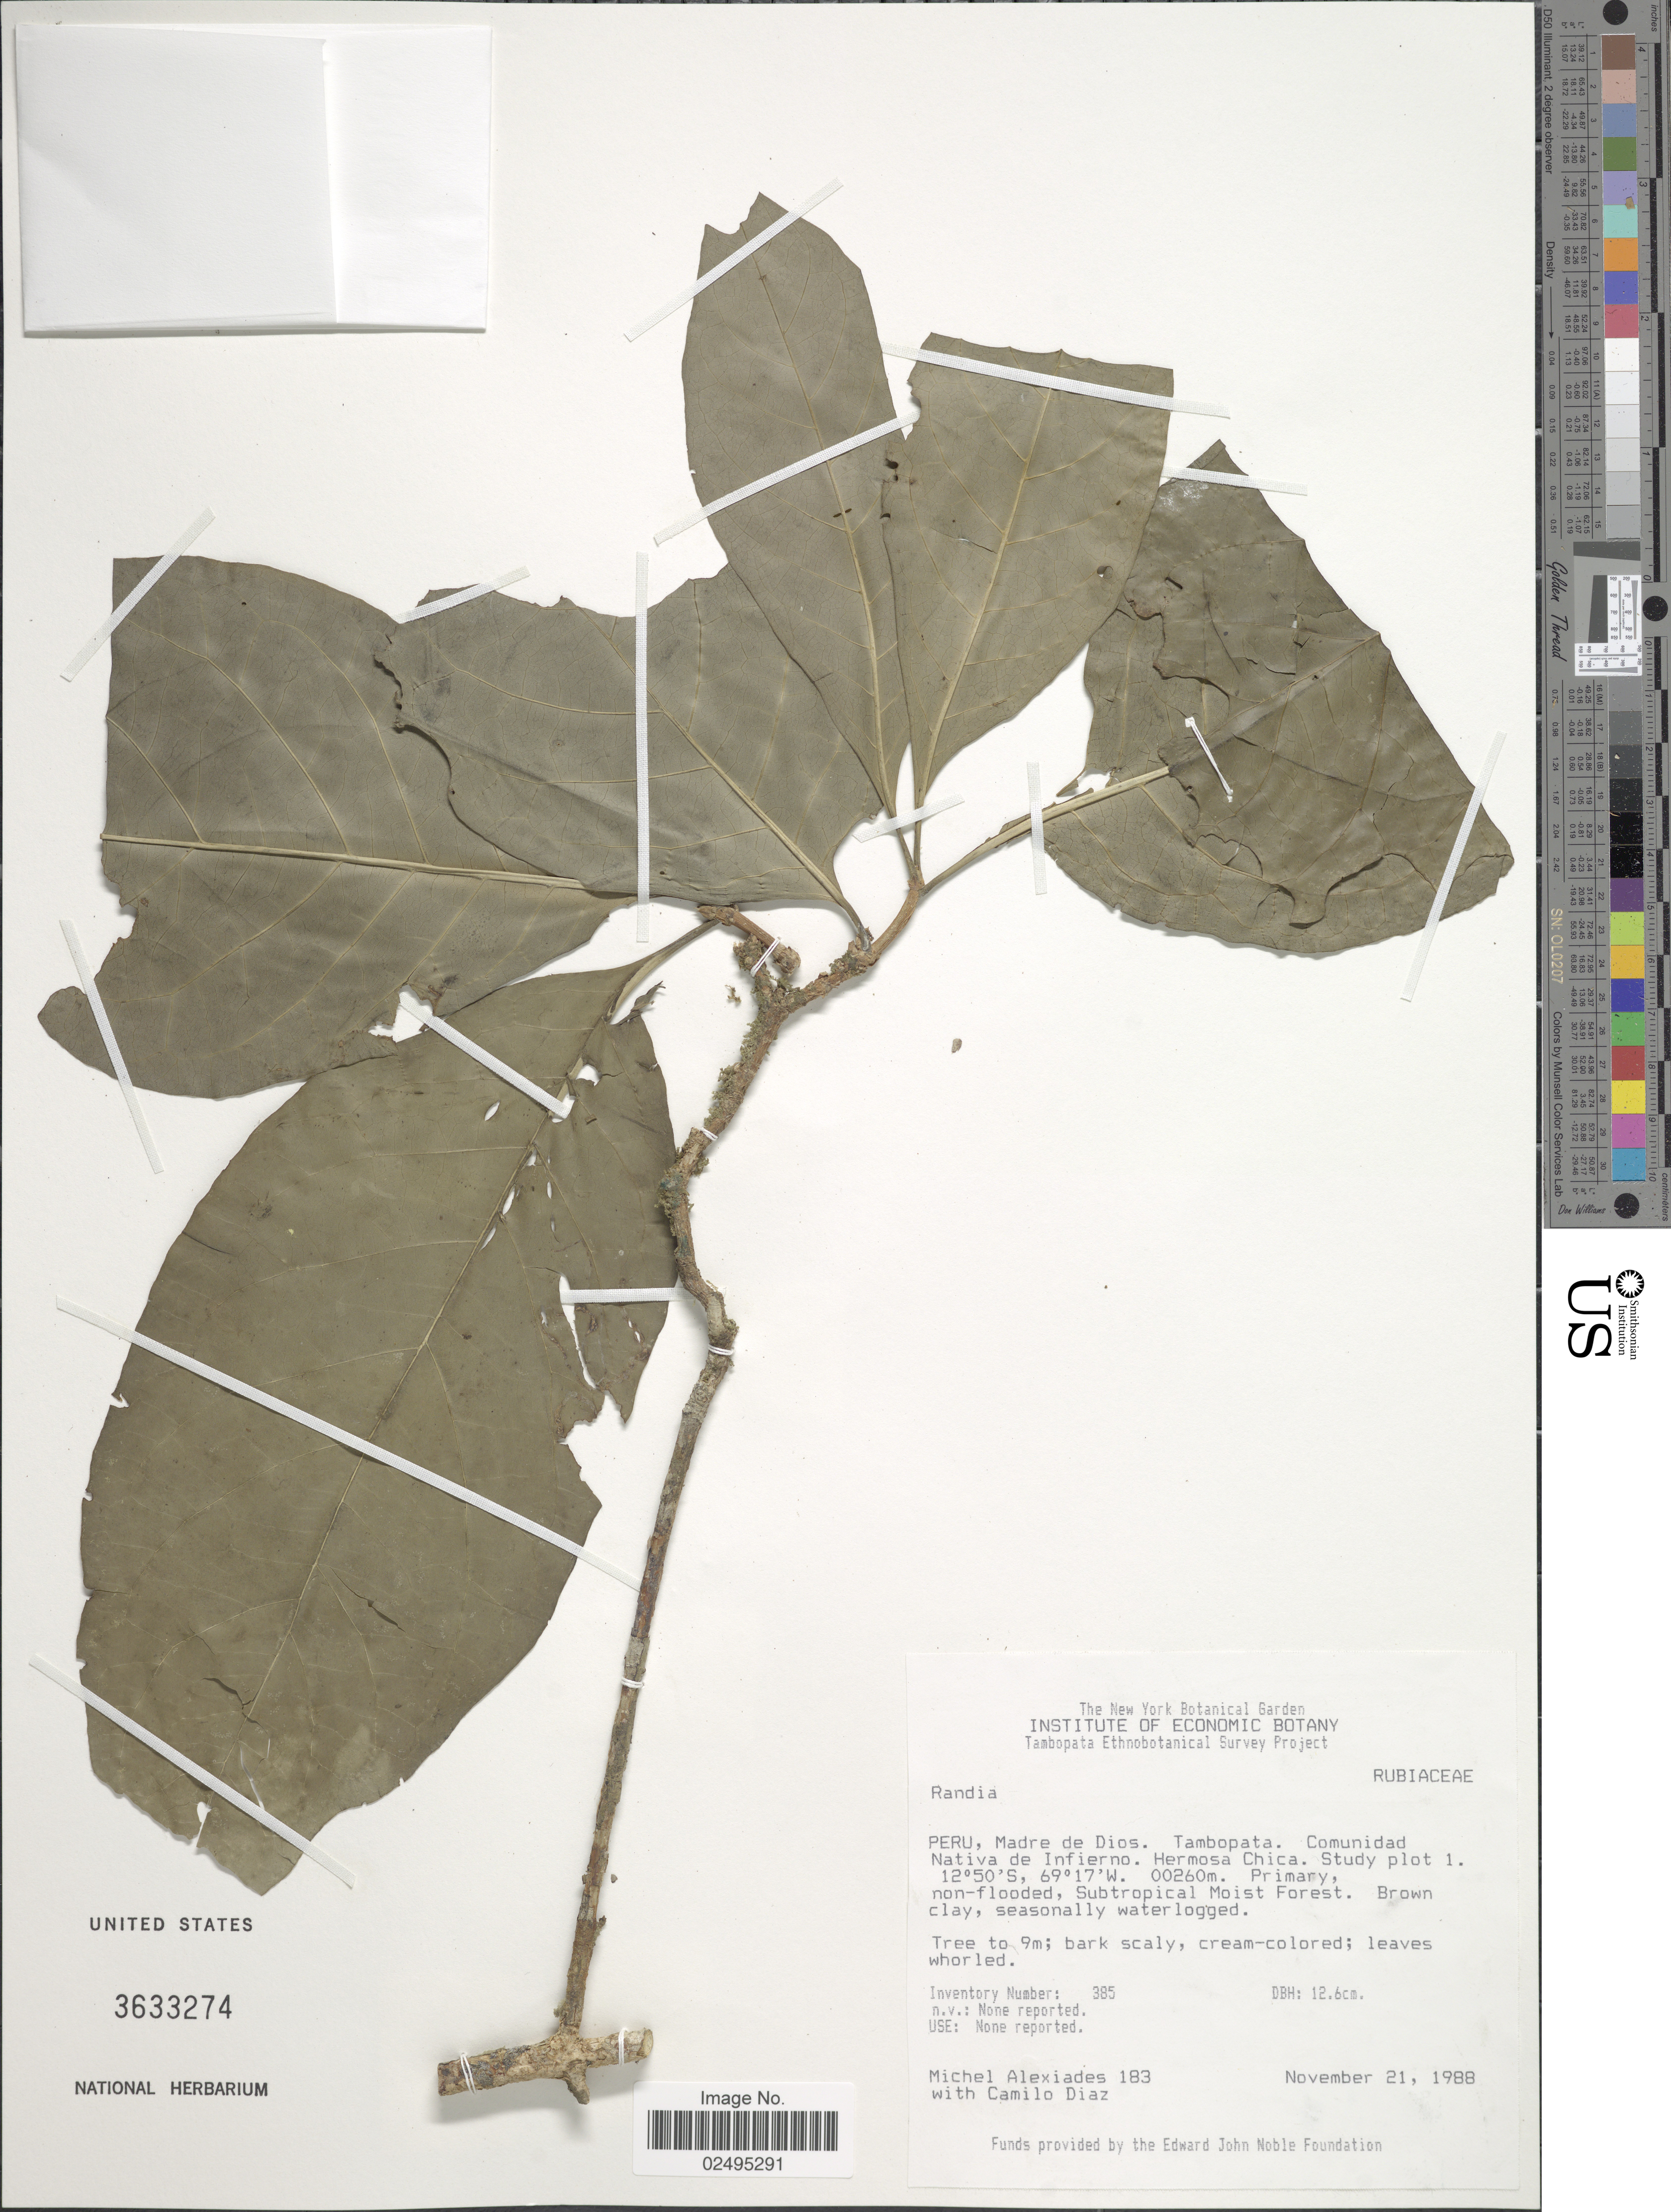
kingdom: Plantae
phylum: Tracheophyta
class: Magnoliopsida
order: Gentianales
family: Rubiaceae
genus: Randia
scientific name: Randia sp.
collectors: M. Alexiades & C. Díaz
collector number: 1783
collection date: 1988-11-21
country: Peru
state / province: Madre de Dios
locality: Peru, Madre de Dios, Rambopata, Comunidad Nativa de Infierno, Hermosa Chica, Study Plot 1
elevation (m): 260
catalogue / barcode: US 3633274